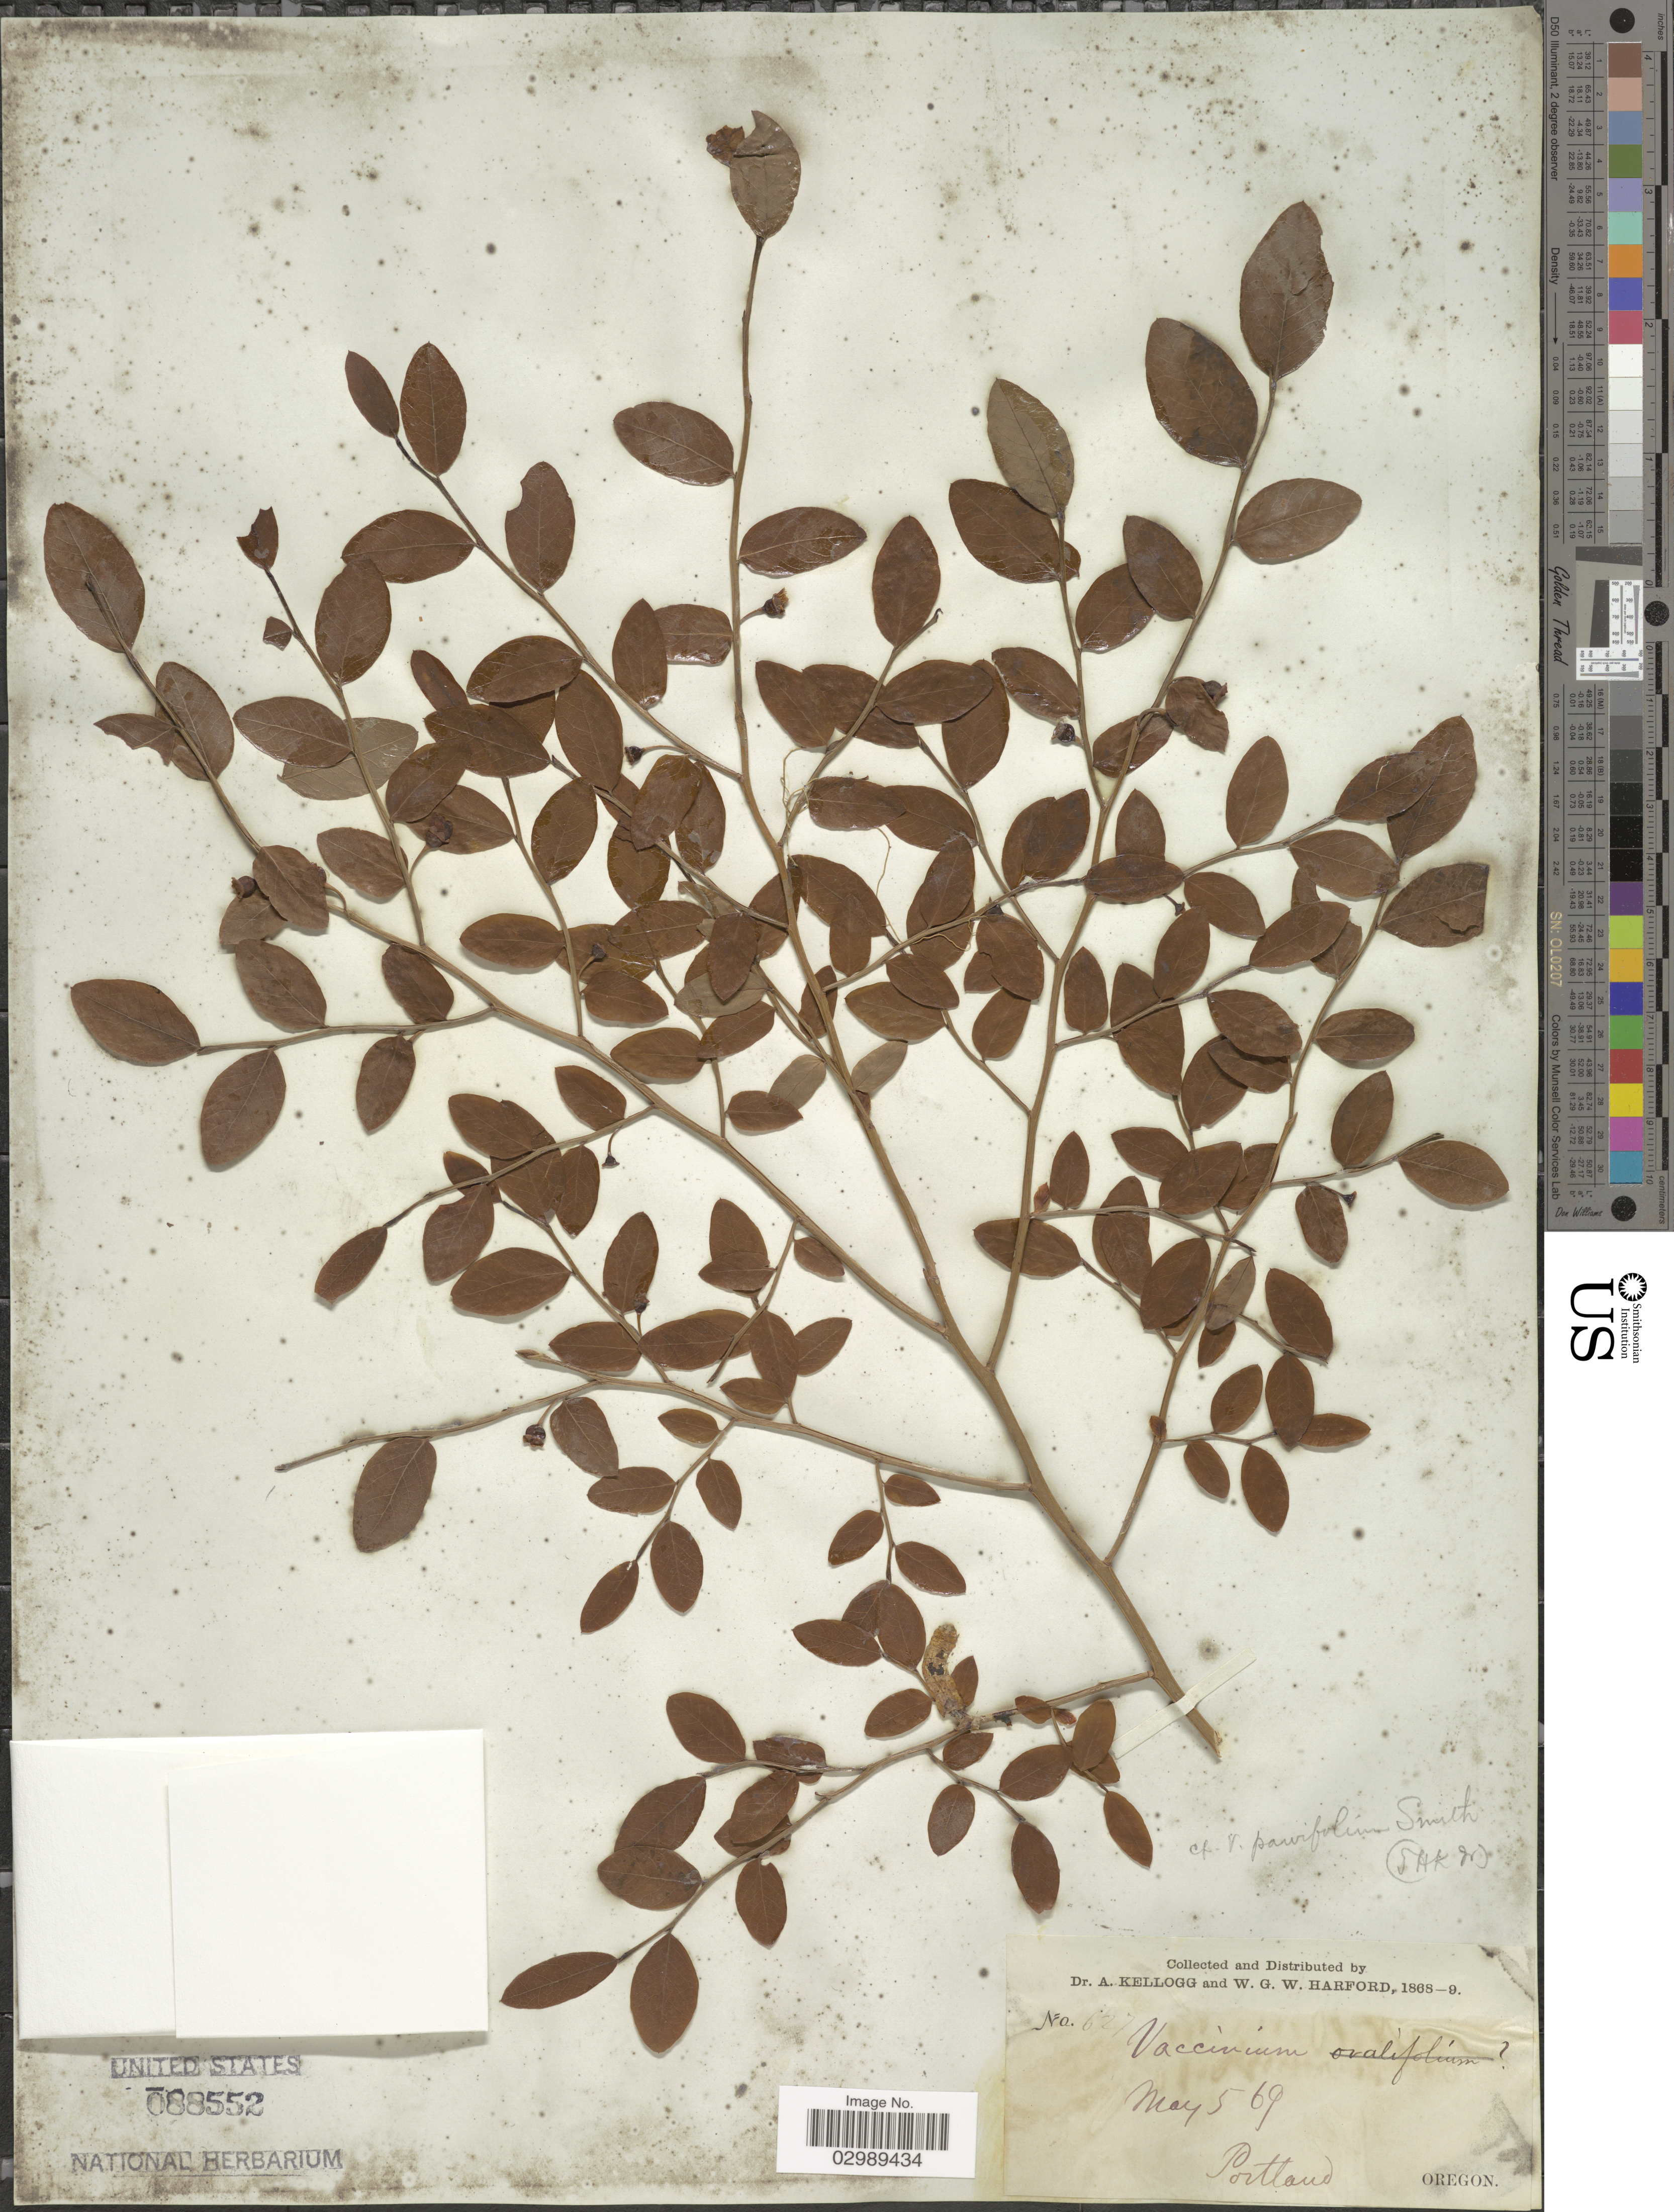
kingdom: Plantae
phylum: Tracheophyta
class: Magnoliopsida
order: Ericales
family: Ericaceae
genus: Vaccinium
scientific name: Vaccinium parvifolium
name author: Small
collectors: A. Kellogg & W. G. W. Harford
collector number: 627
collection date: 1869-05-05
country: United States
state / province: Oregon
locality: Portland.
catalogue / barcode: US 88552